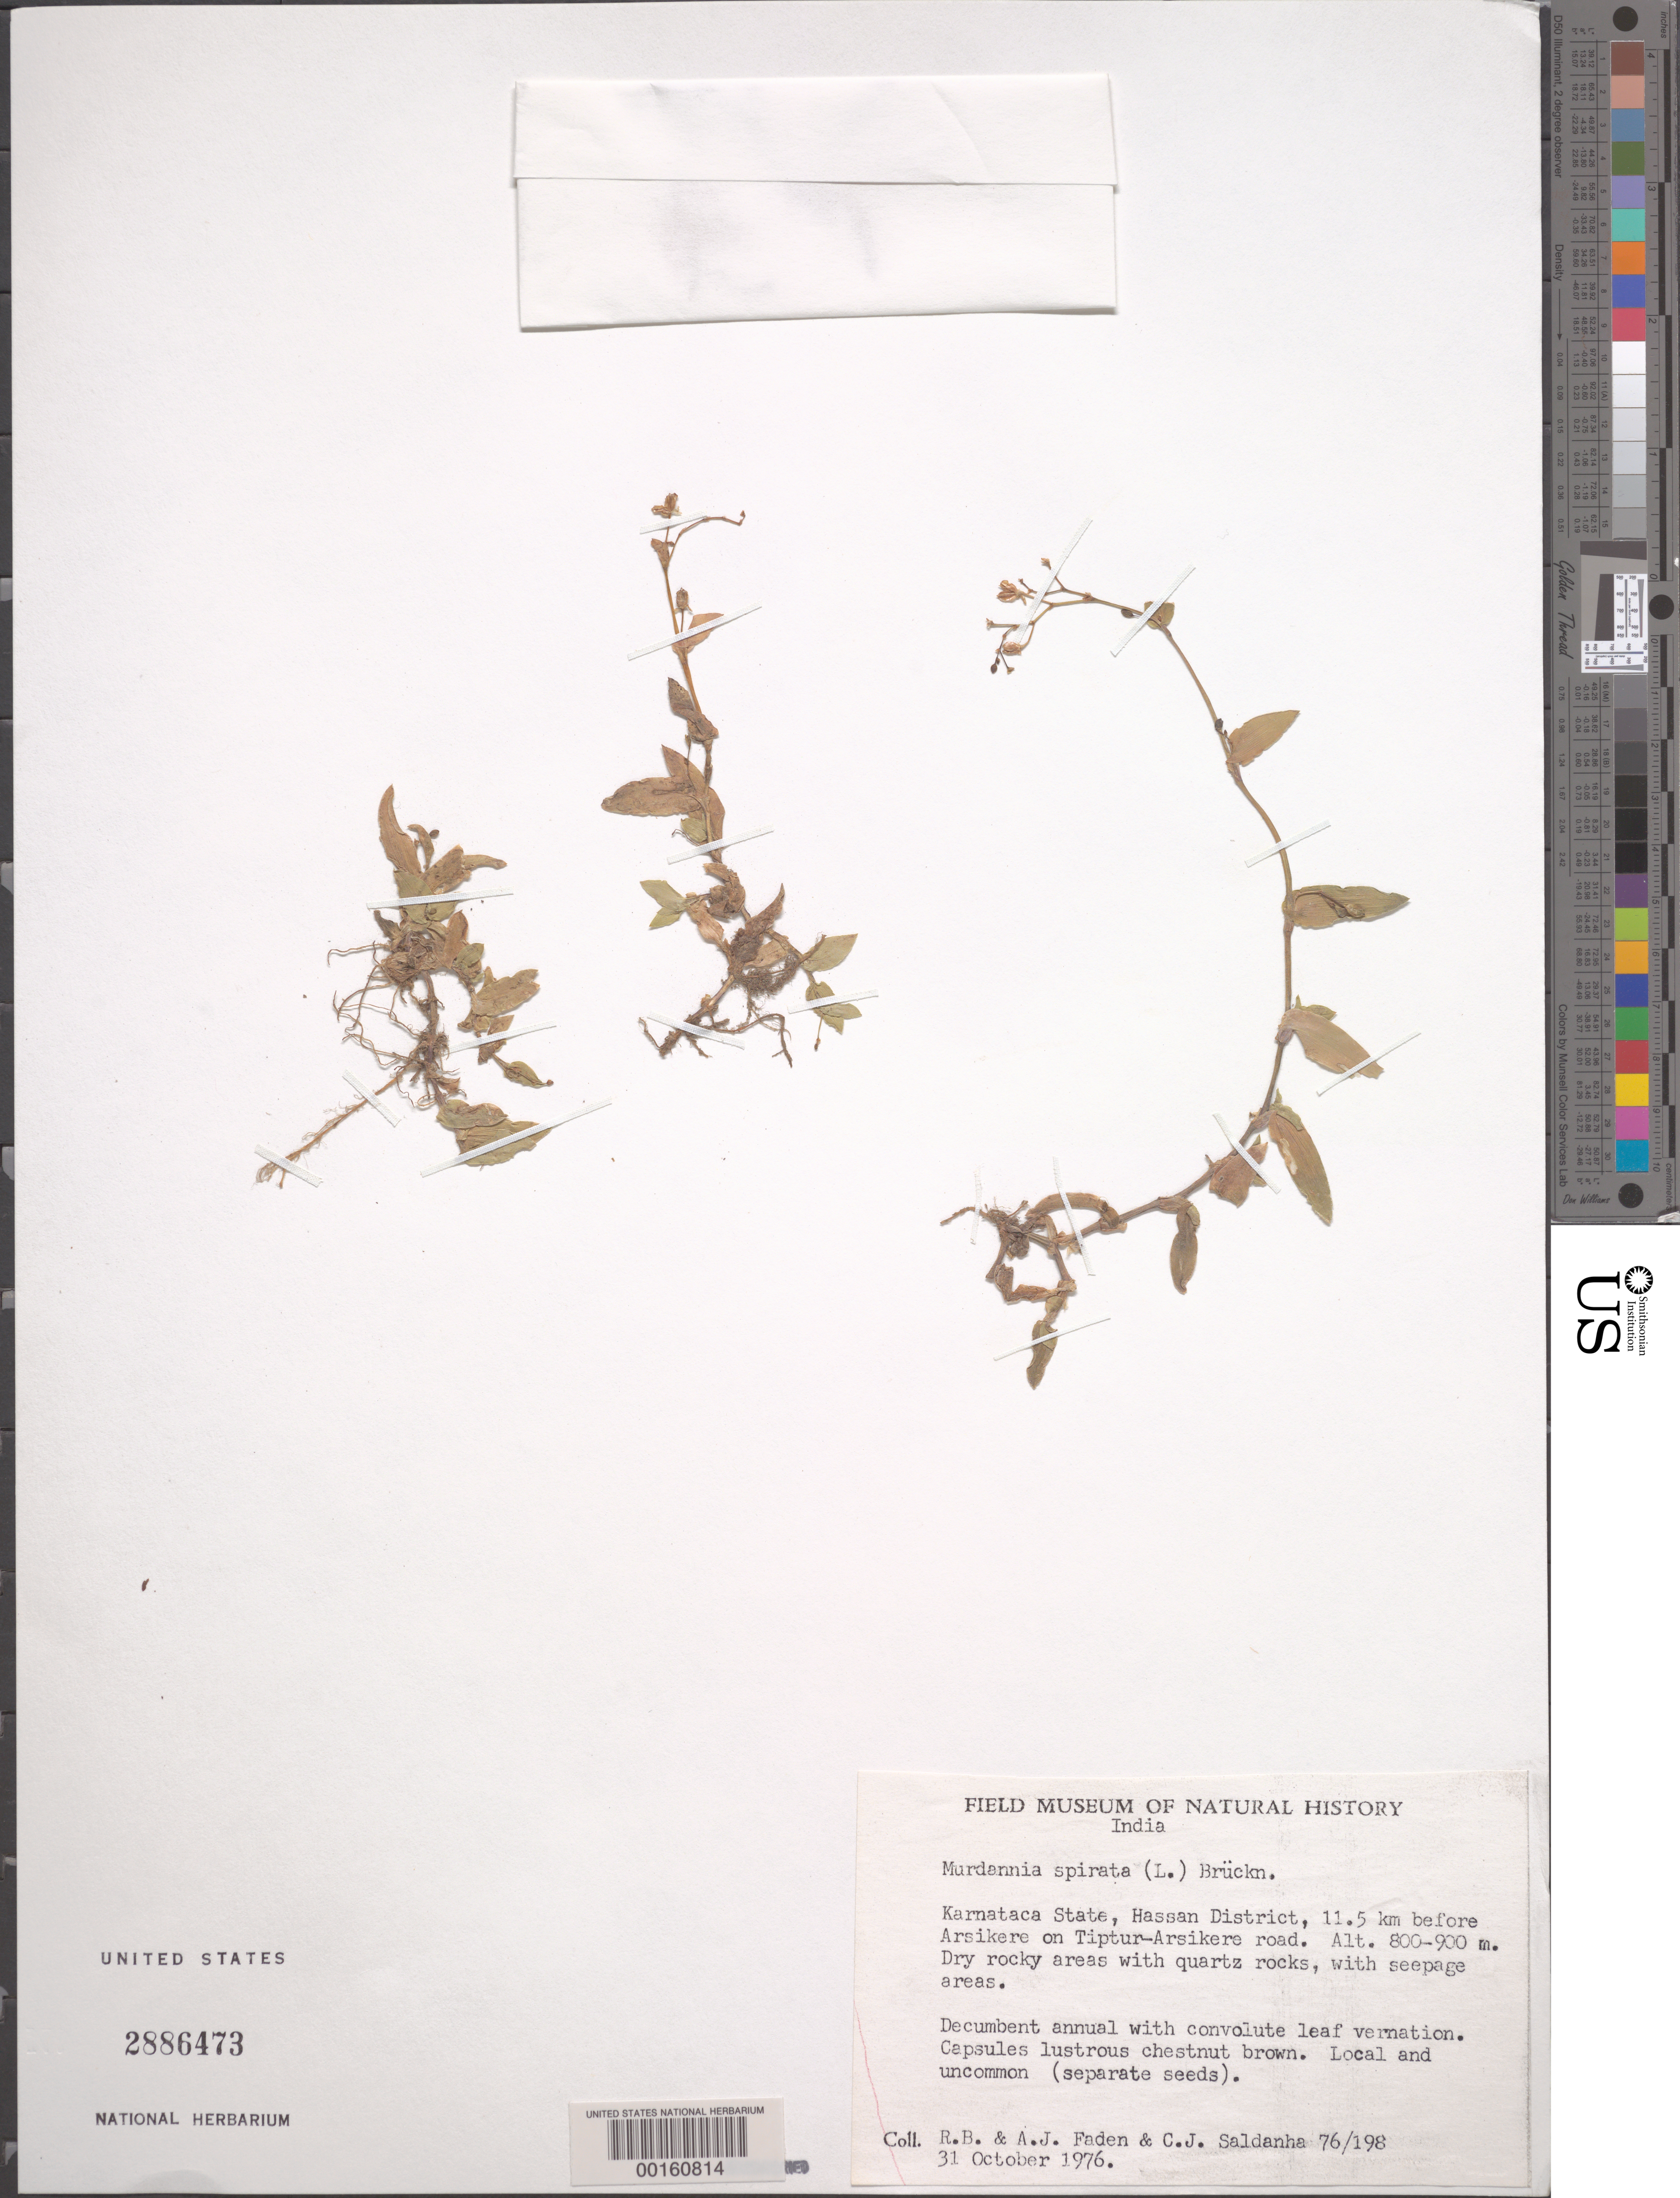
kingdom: Plantae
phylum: Tracheophyta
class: Liliopsida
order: Commelinales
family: Commelinaceae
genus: Murdannia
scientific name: Murdannia spirata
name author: (L.) G. Brückn.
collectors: R. B. Faden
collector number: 76/198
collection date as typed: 31 Oct 1976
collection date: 1976-10-31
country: India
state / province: Karnataka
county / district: Hassan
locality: Arsikere, mysore state [mysore state = karnataka.]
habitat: Dry rocky areas with seepage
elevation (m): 800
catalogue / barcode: US 2886473